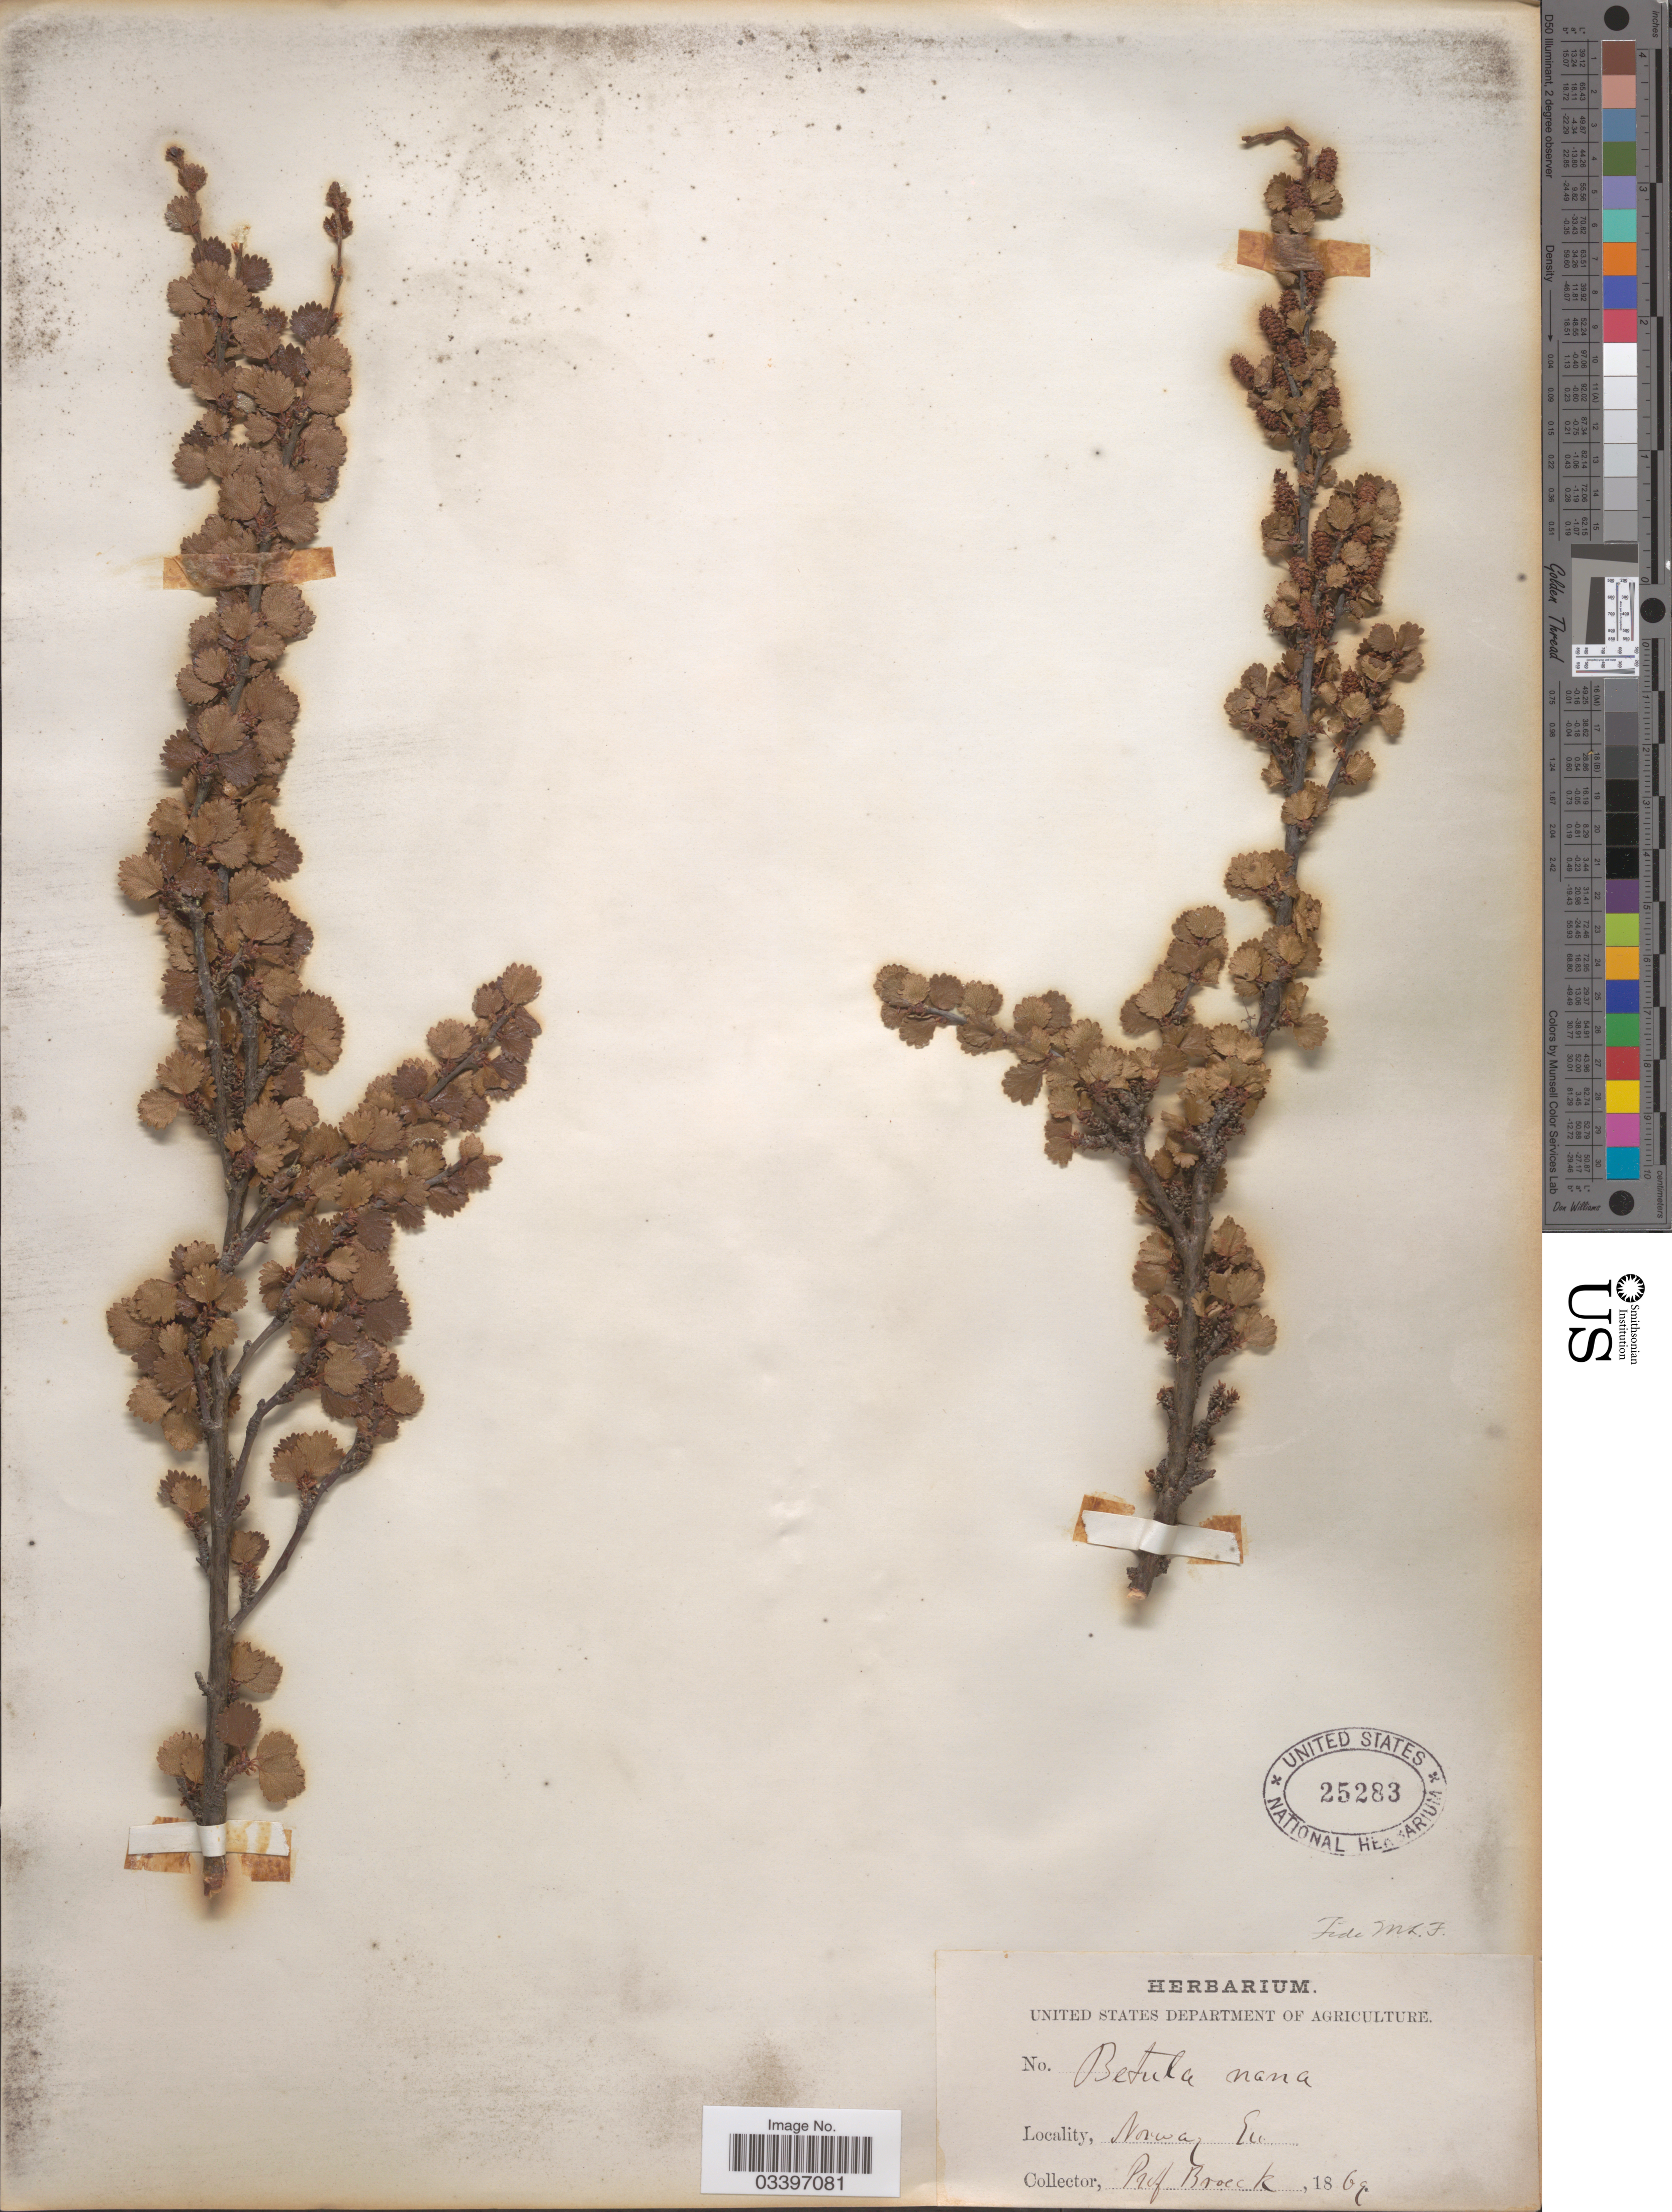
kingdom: Plantae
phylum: Tracheophyta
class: Magnoliopsida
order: Fagales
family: Betulaceae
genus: Betula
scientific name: Betula nana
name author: L.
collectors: Prof. Broeck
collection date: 1869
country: Norway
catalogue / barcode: US 25283